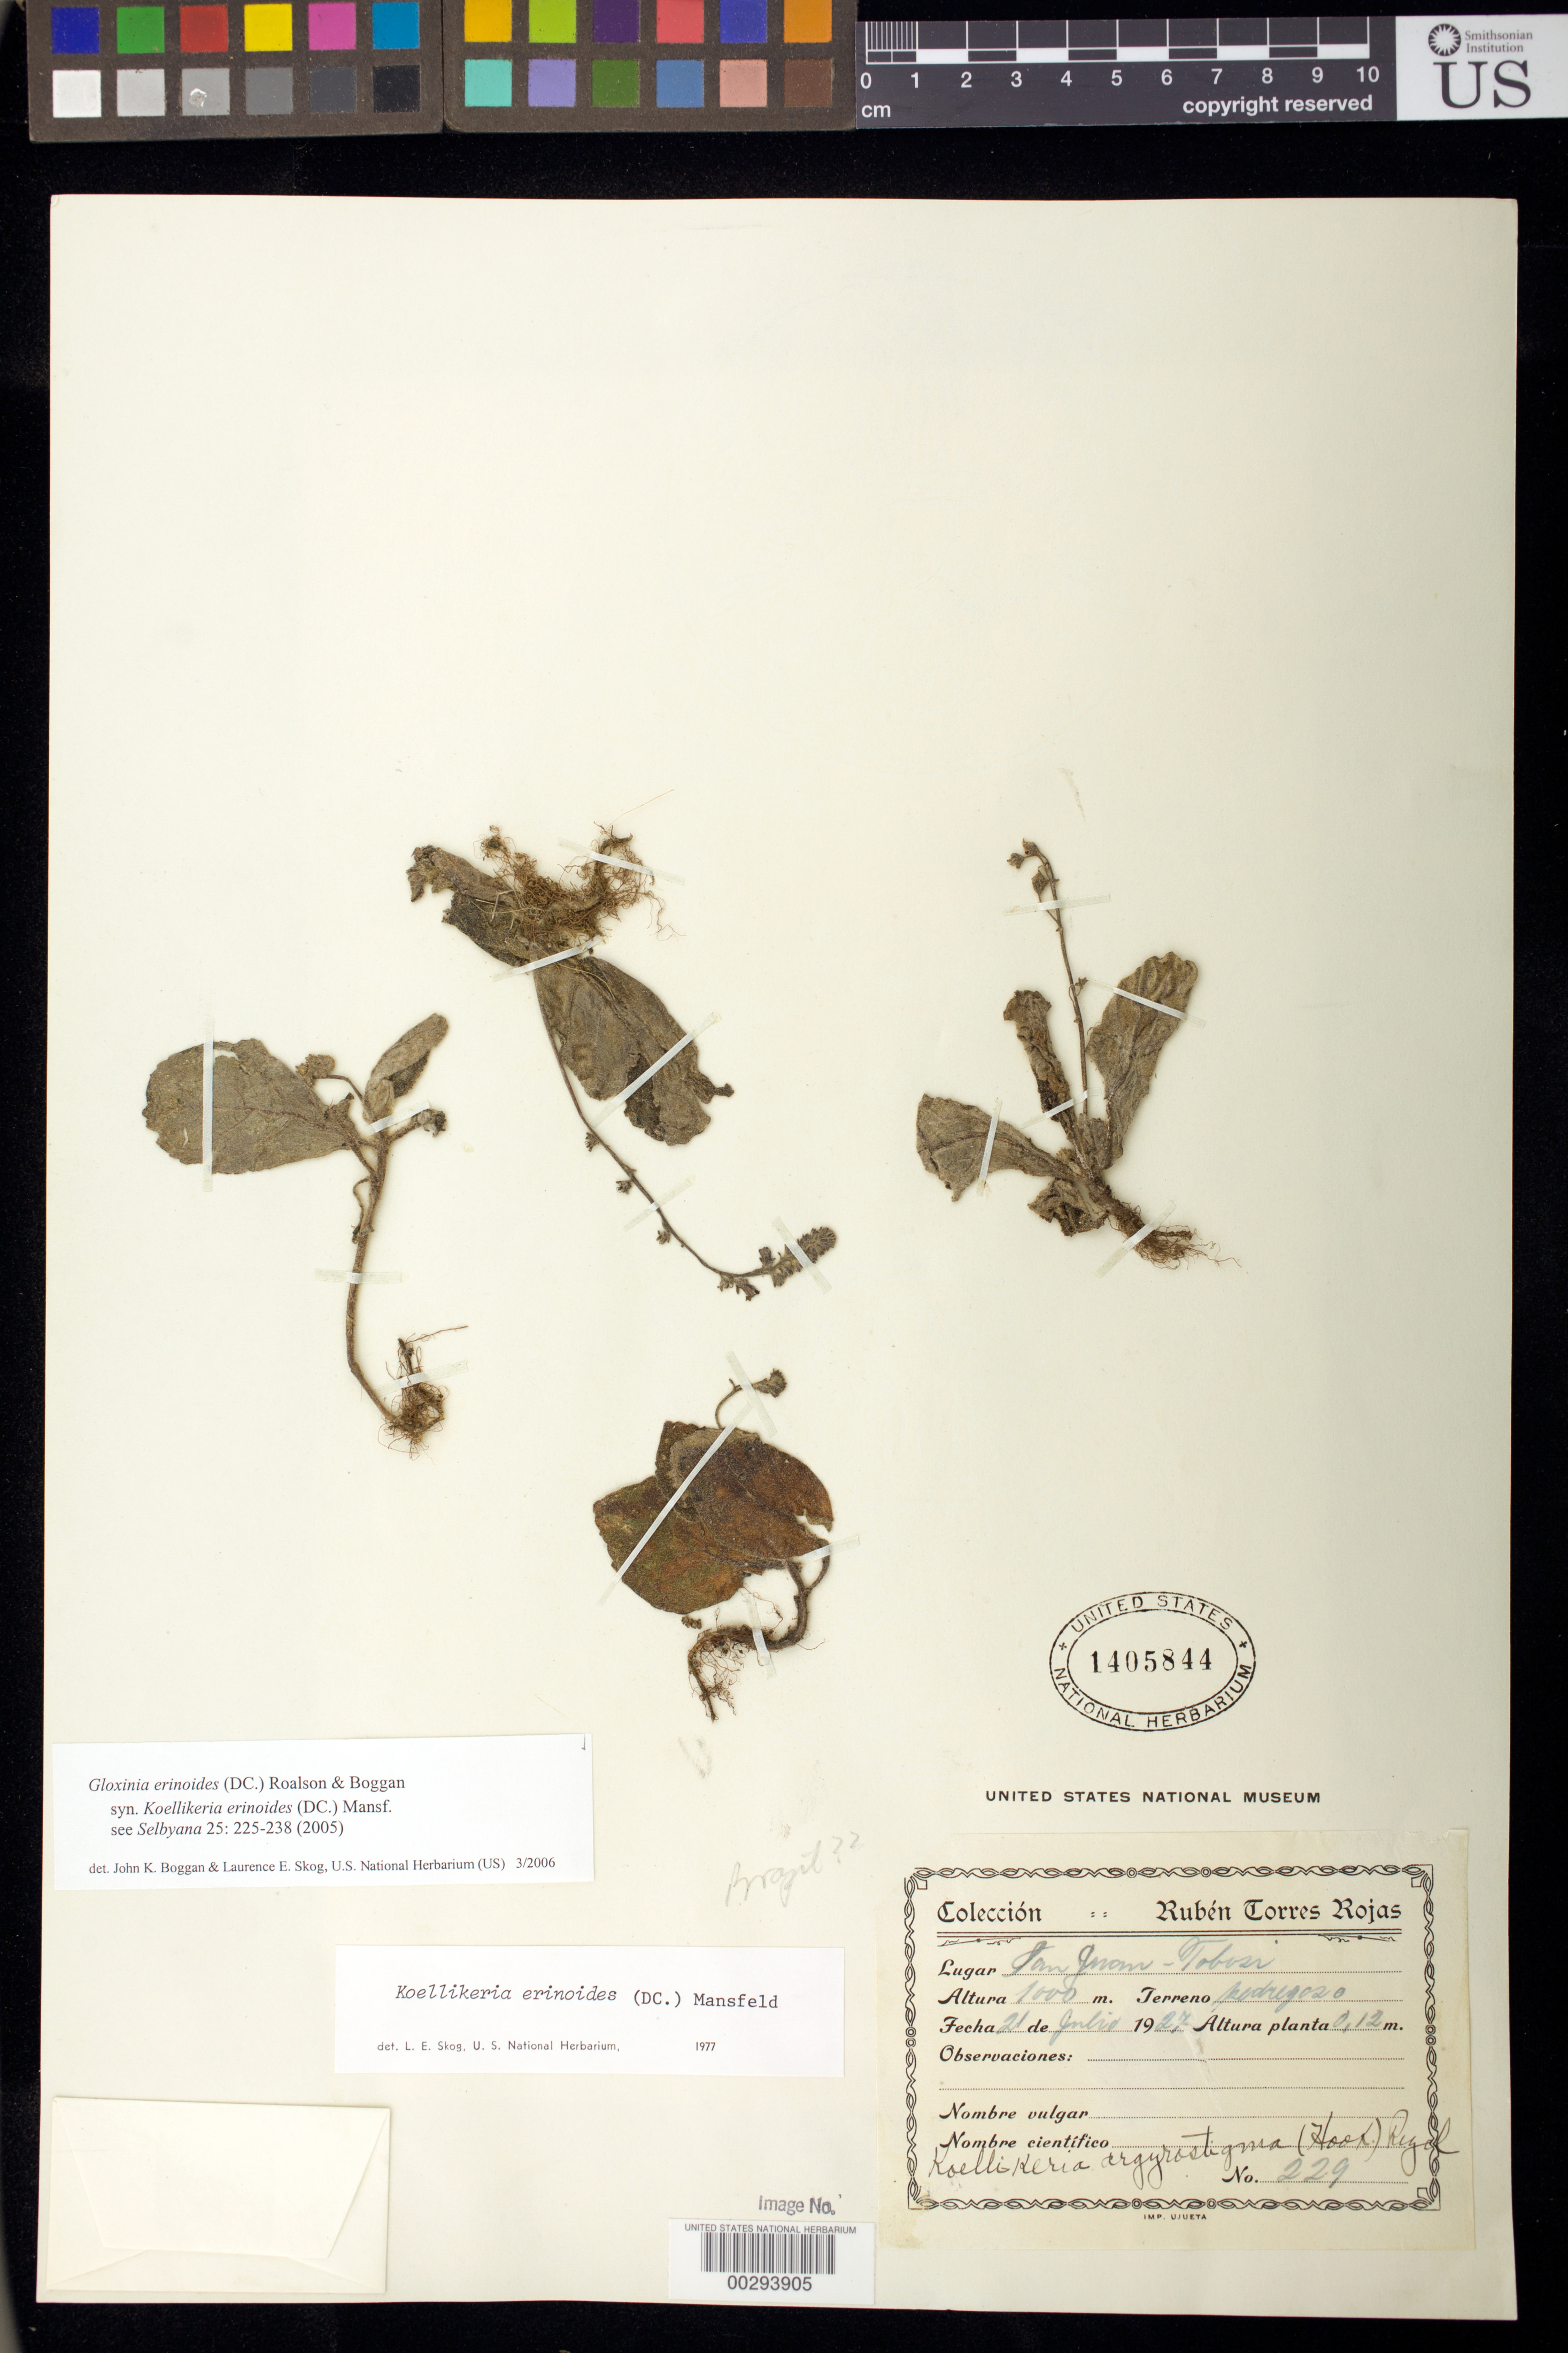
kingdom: Plantae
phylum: Tracheophyta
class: Magnoliopsida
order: Lamiales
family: Gesneriaceae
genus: Gloxinia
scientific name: Gloxinia erinoides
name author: (DC.) Roalson & Boggan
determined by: Boggan, J. K.; Skog, L. E.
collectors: R. Rojas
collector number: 229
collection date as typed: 21 Jul 1927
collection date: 1927-07-21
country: Costa Rica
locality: San Juan - Tobosi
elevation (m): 1000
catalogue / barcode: US 1405844